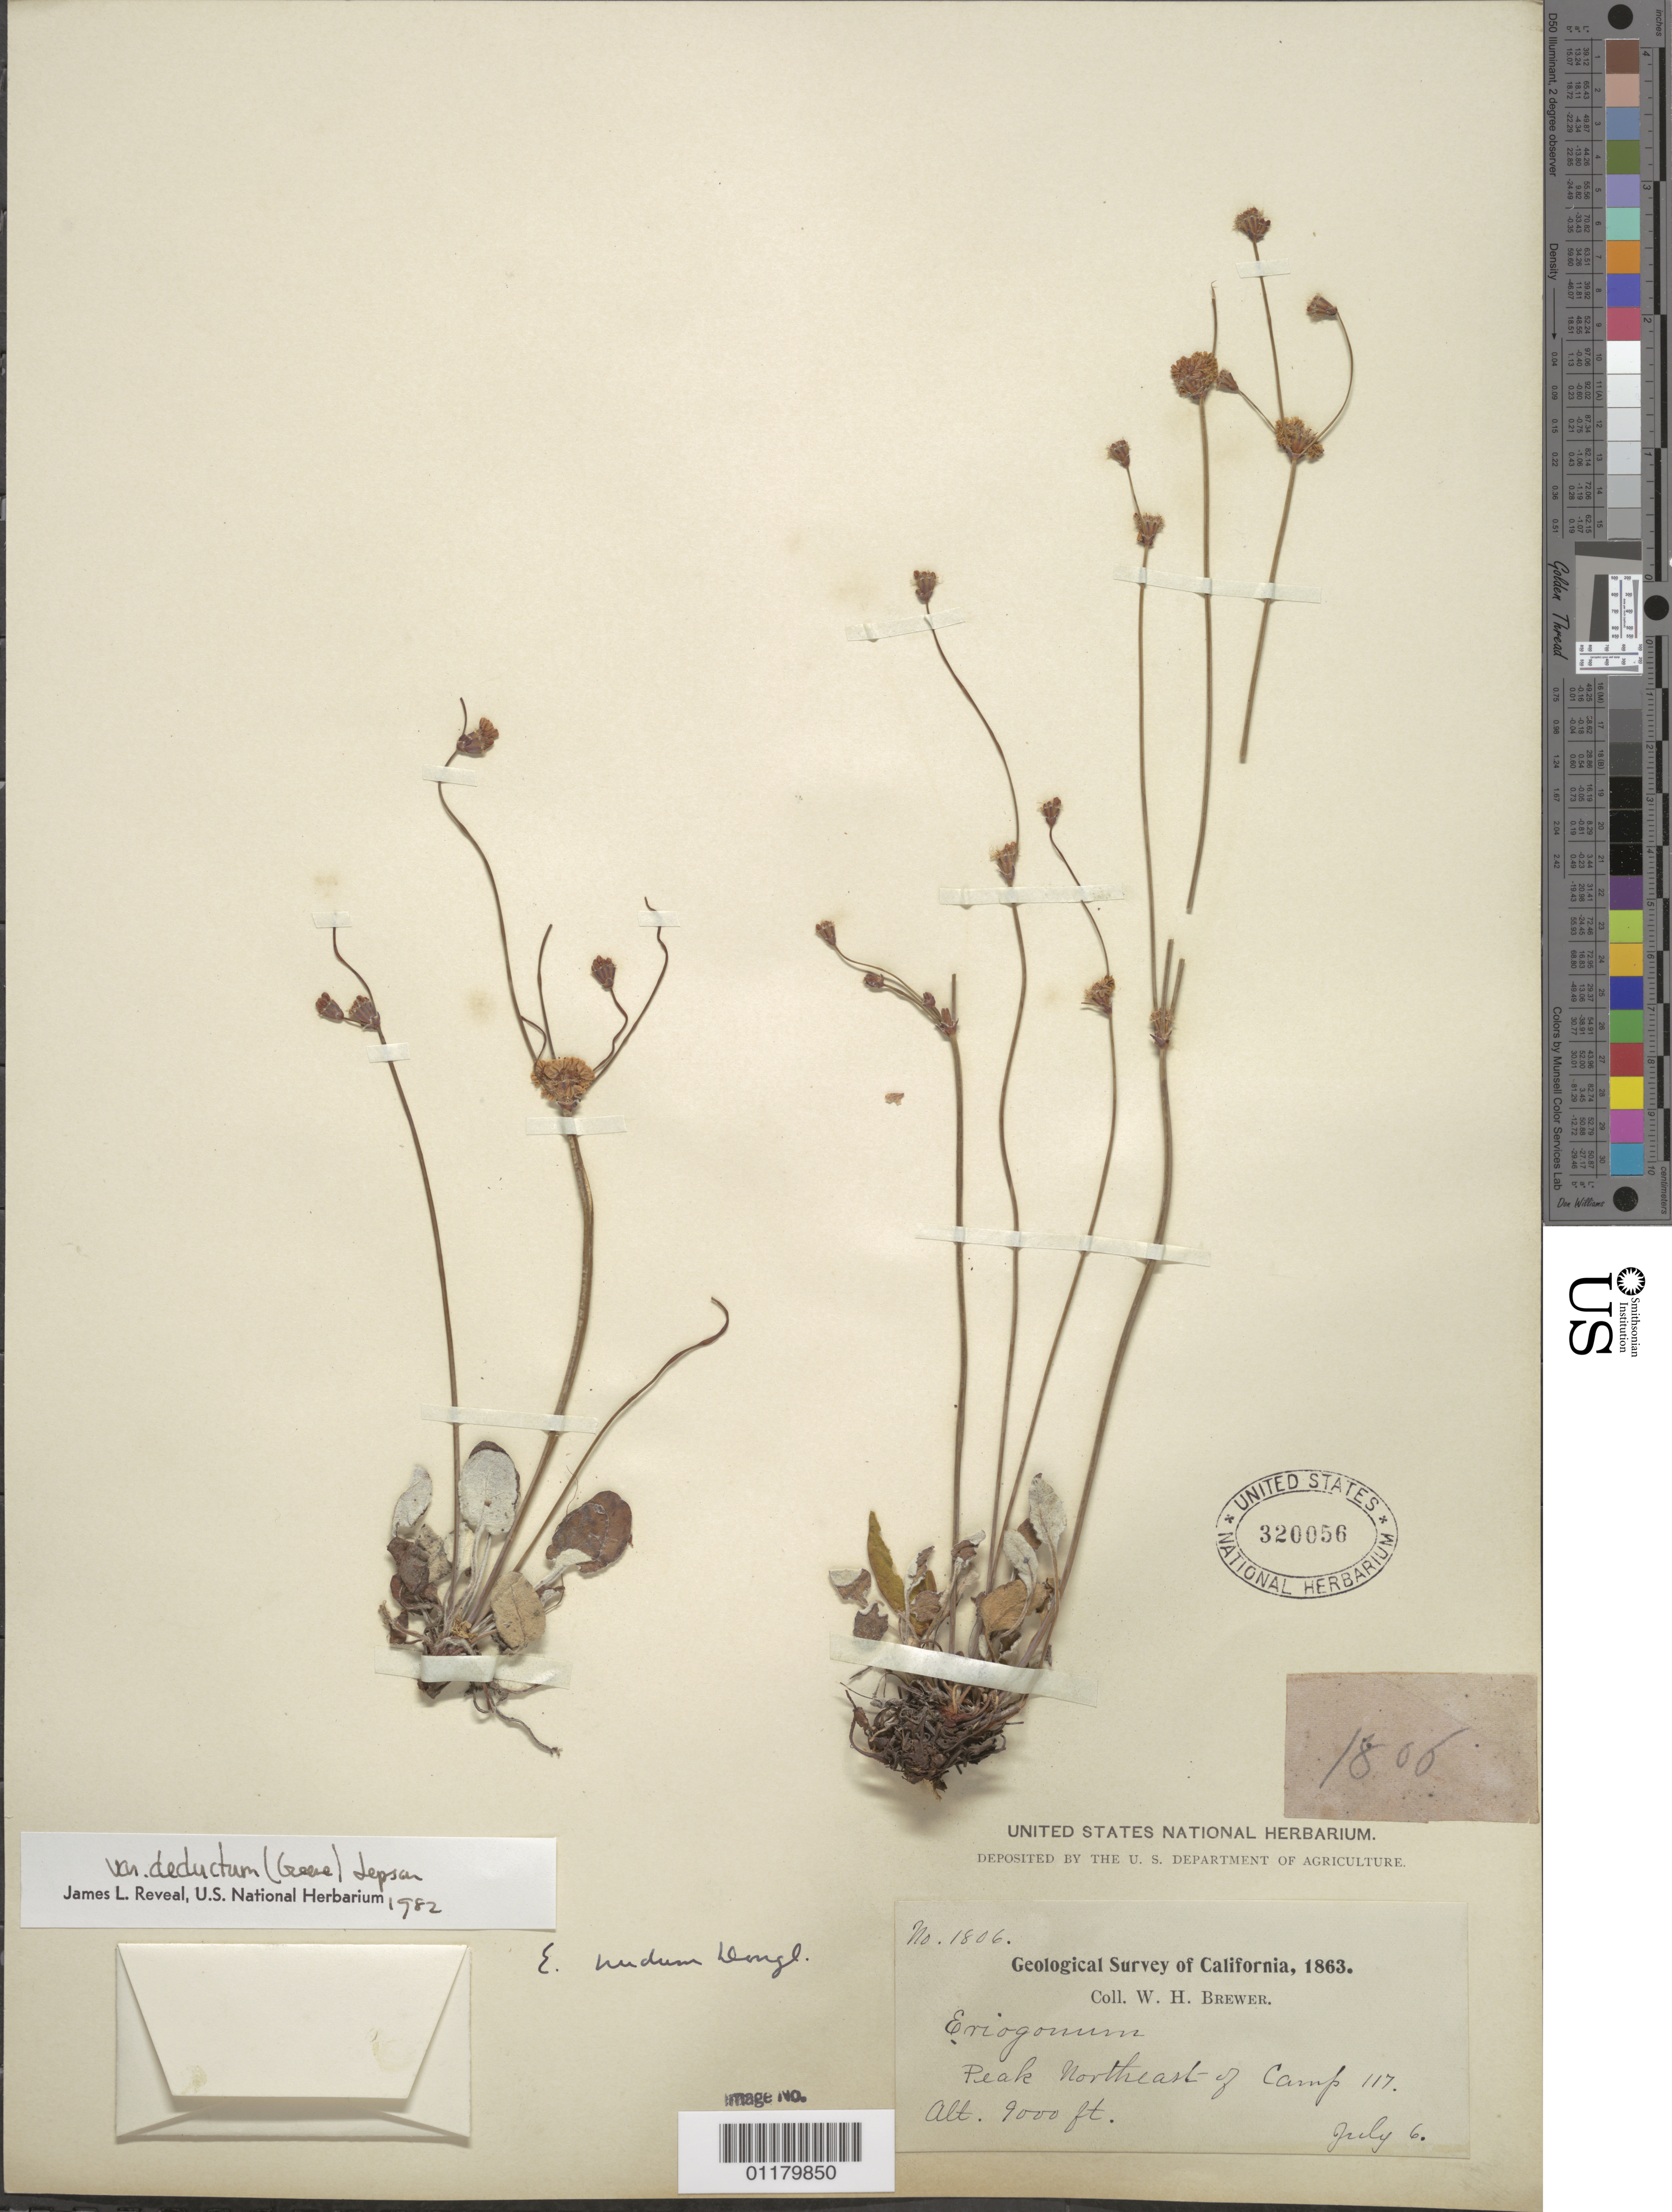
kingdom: Plantae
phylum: Tracheophyta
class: Magnoliopsida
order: Caryophyllales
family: Polygonaceae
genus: Eriogonum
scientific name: Eriogonum nudum var. deductum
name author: (Greene) Jeps.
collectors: W. H. Brewer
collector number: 1806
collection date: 1863-07-06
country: United States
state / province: California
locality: Peak N. E. of Camp 117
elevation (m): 2743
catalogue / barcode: US 320056